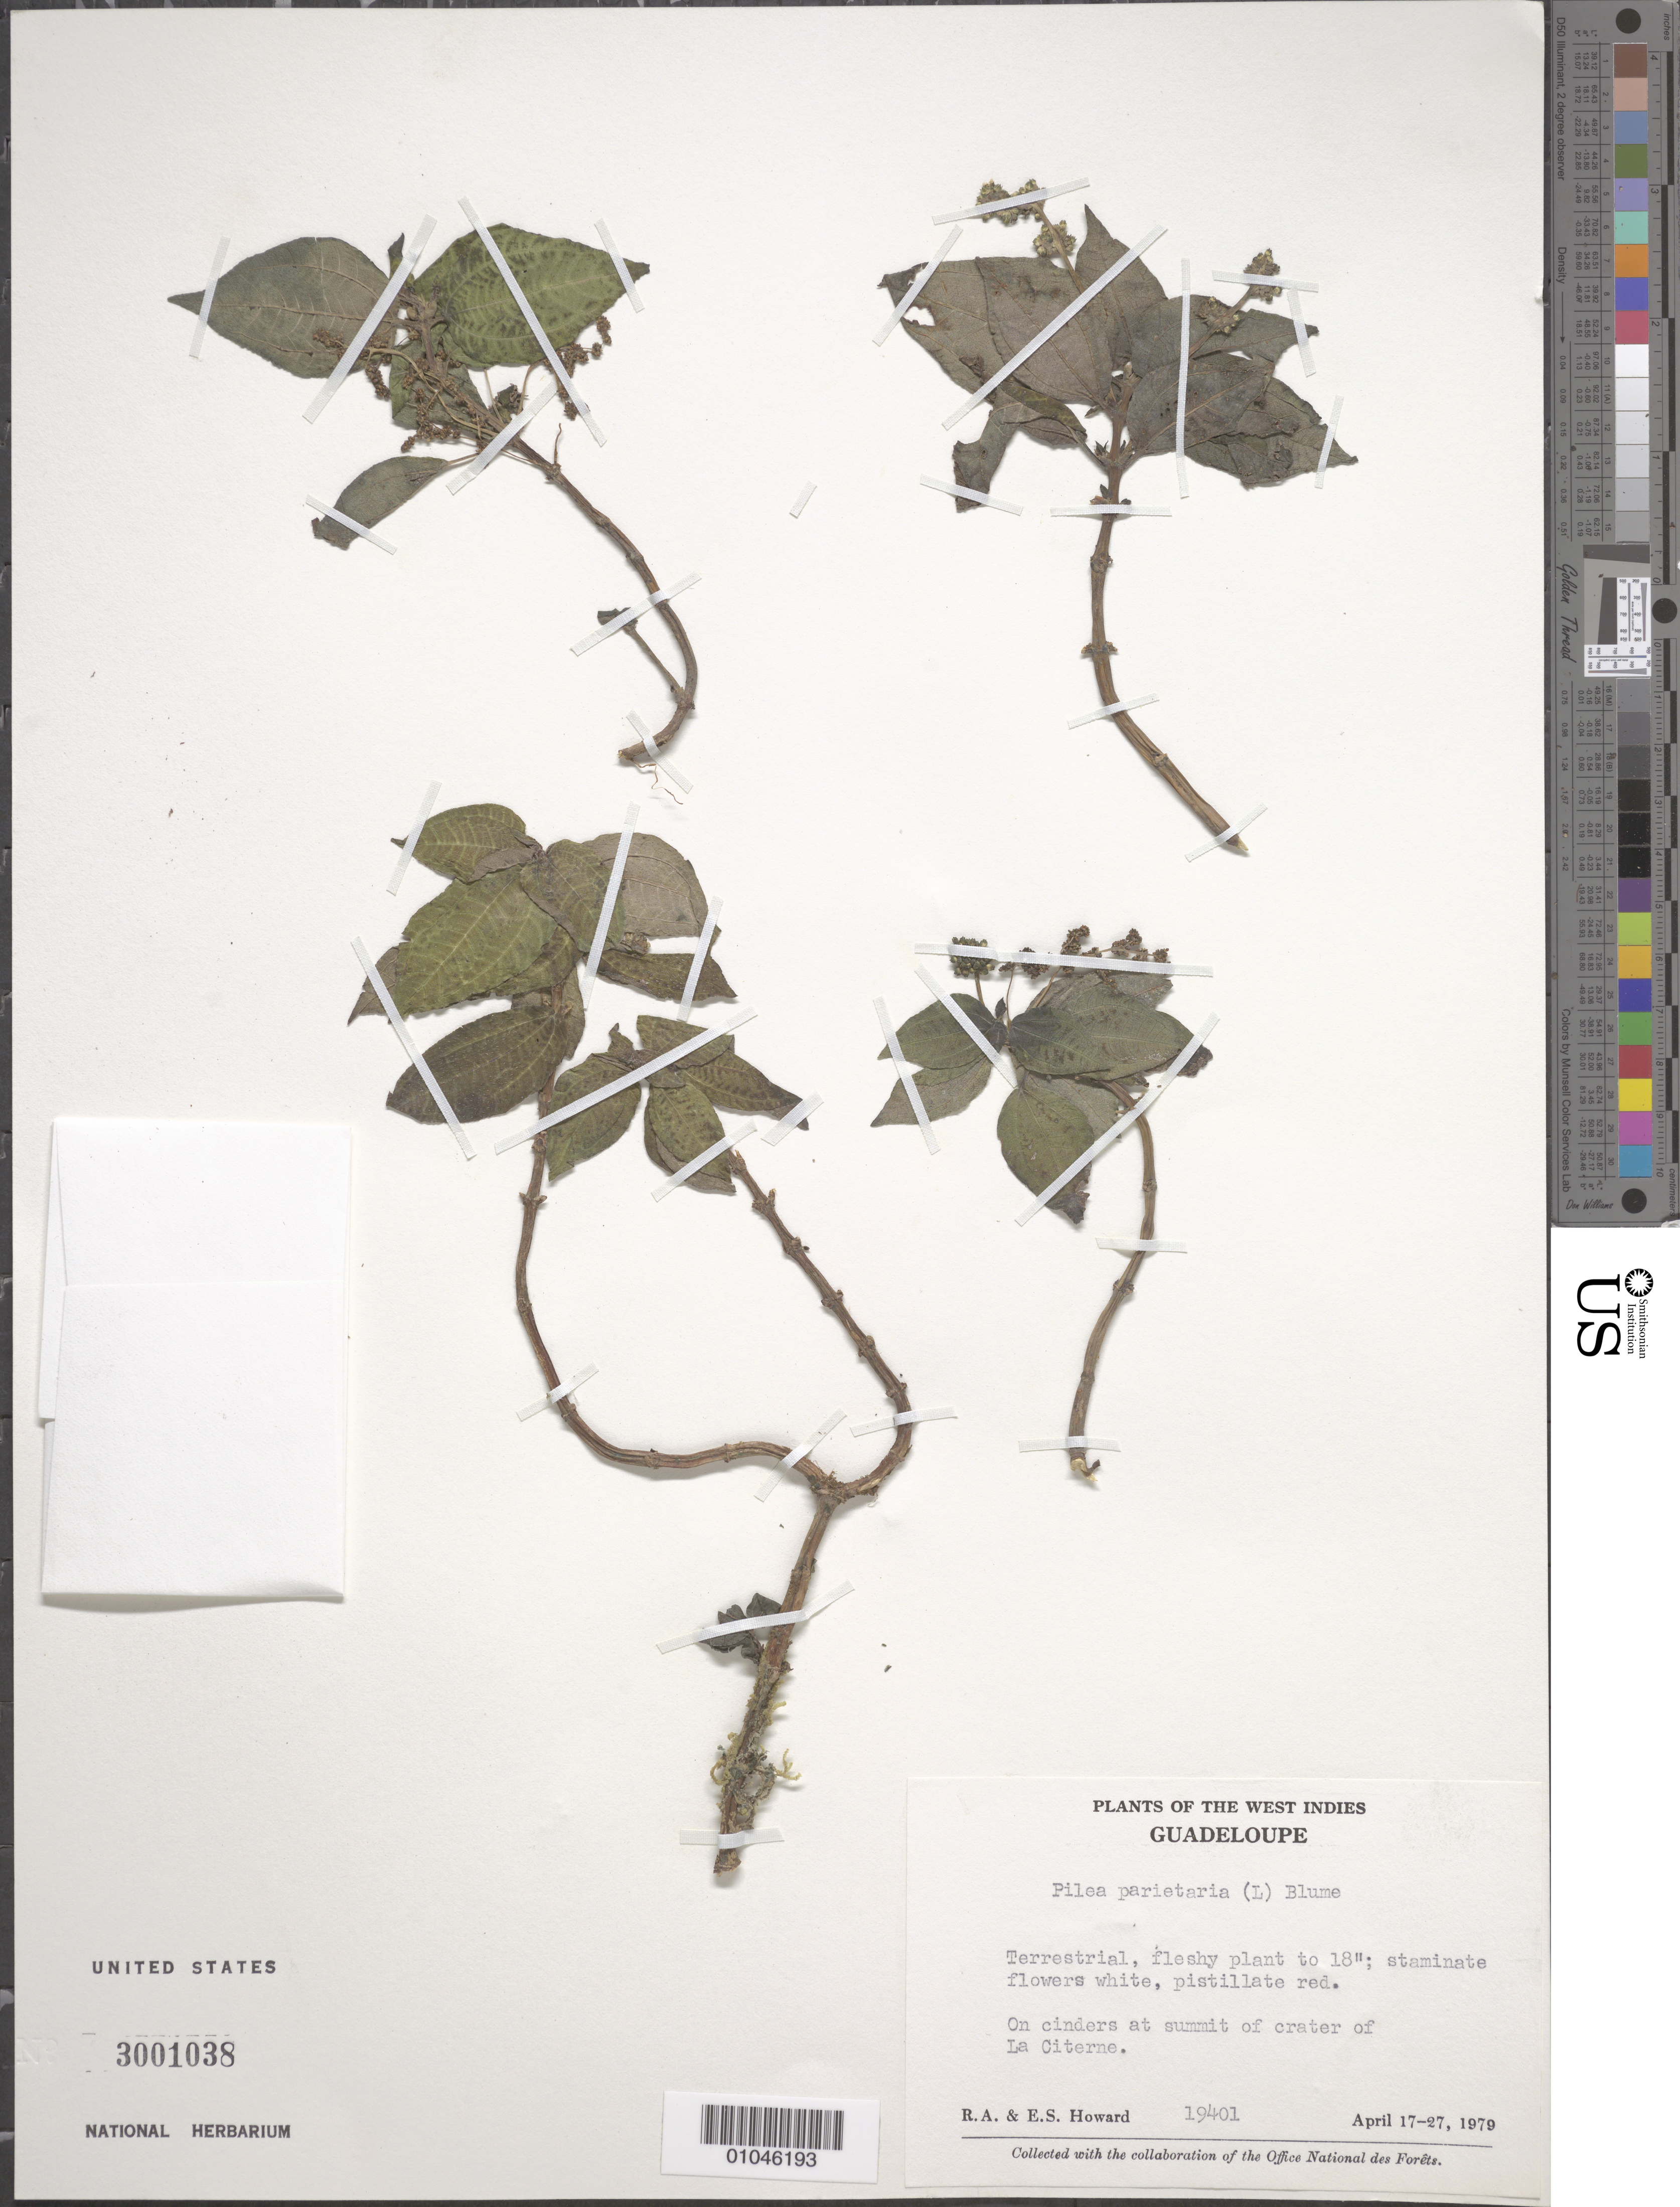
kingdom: Plantae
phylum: Tracheophyta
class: Magnoliopsida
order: Rosales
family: Urticaceae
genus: Pilea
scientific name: Pilea parietaria var. parietaria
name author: (L.) Blume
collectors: E. S. Howard & R. A. Howard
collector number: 19401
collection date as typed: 17 Apr 1979 to 27 Apr 1979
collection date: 1979-04-17/1979-04-27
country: Guadeloupe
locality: On cinders at summit of crater of La Citerne.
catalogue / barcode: US 3001038